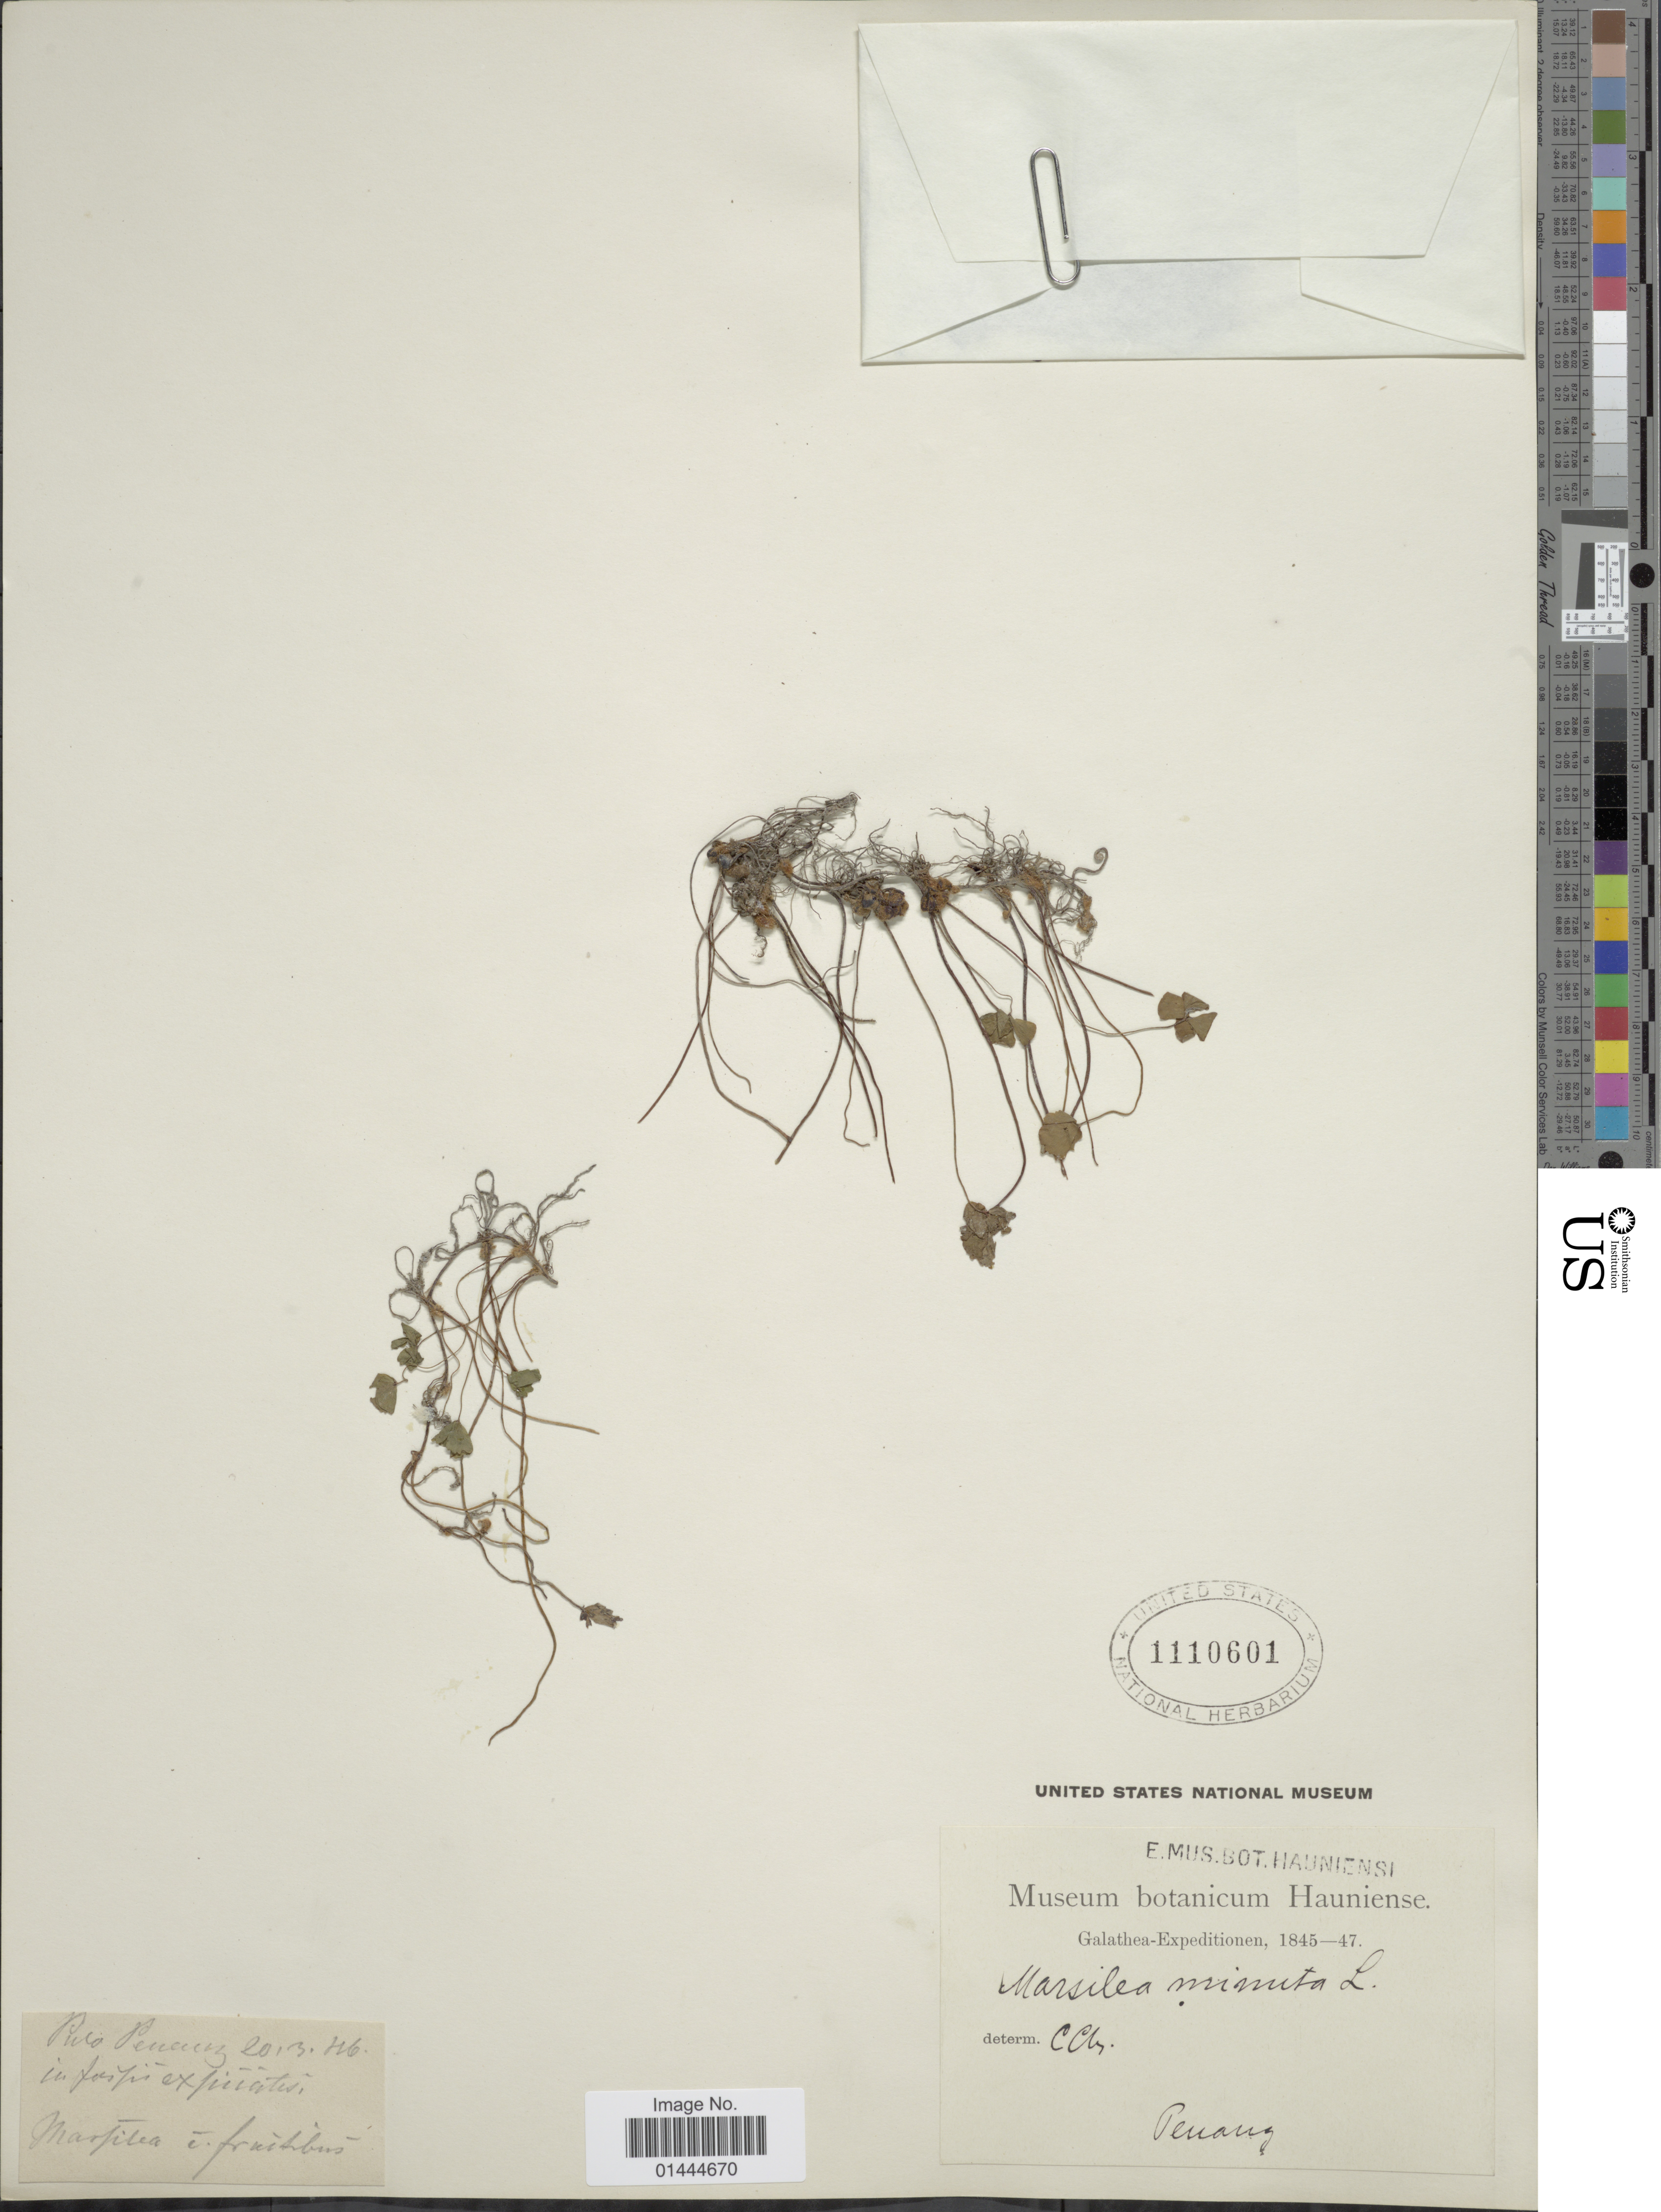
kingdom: Plantae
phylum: Tracheophyta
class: Polypodiopsida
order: Salviniales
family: Marsileaceae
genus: Marsilea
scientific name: Marsilea minuta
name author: L.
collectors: Galathea Expedition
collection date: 1846-03-20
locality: Puco Penenez [interpreted]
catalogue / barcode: US 1110601